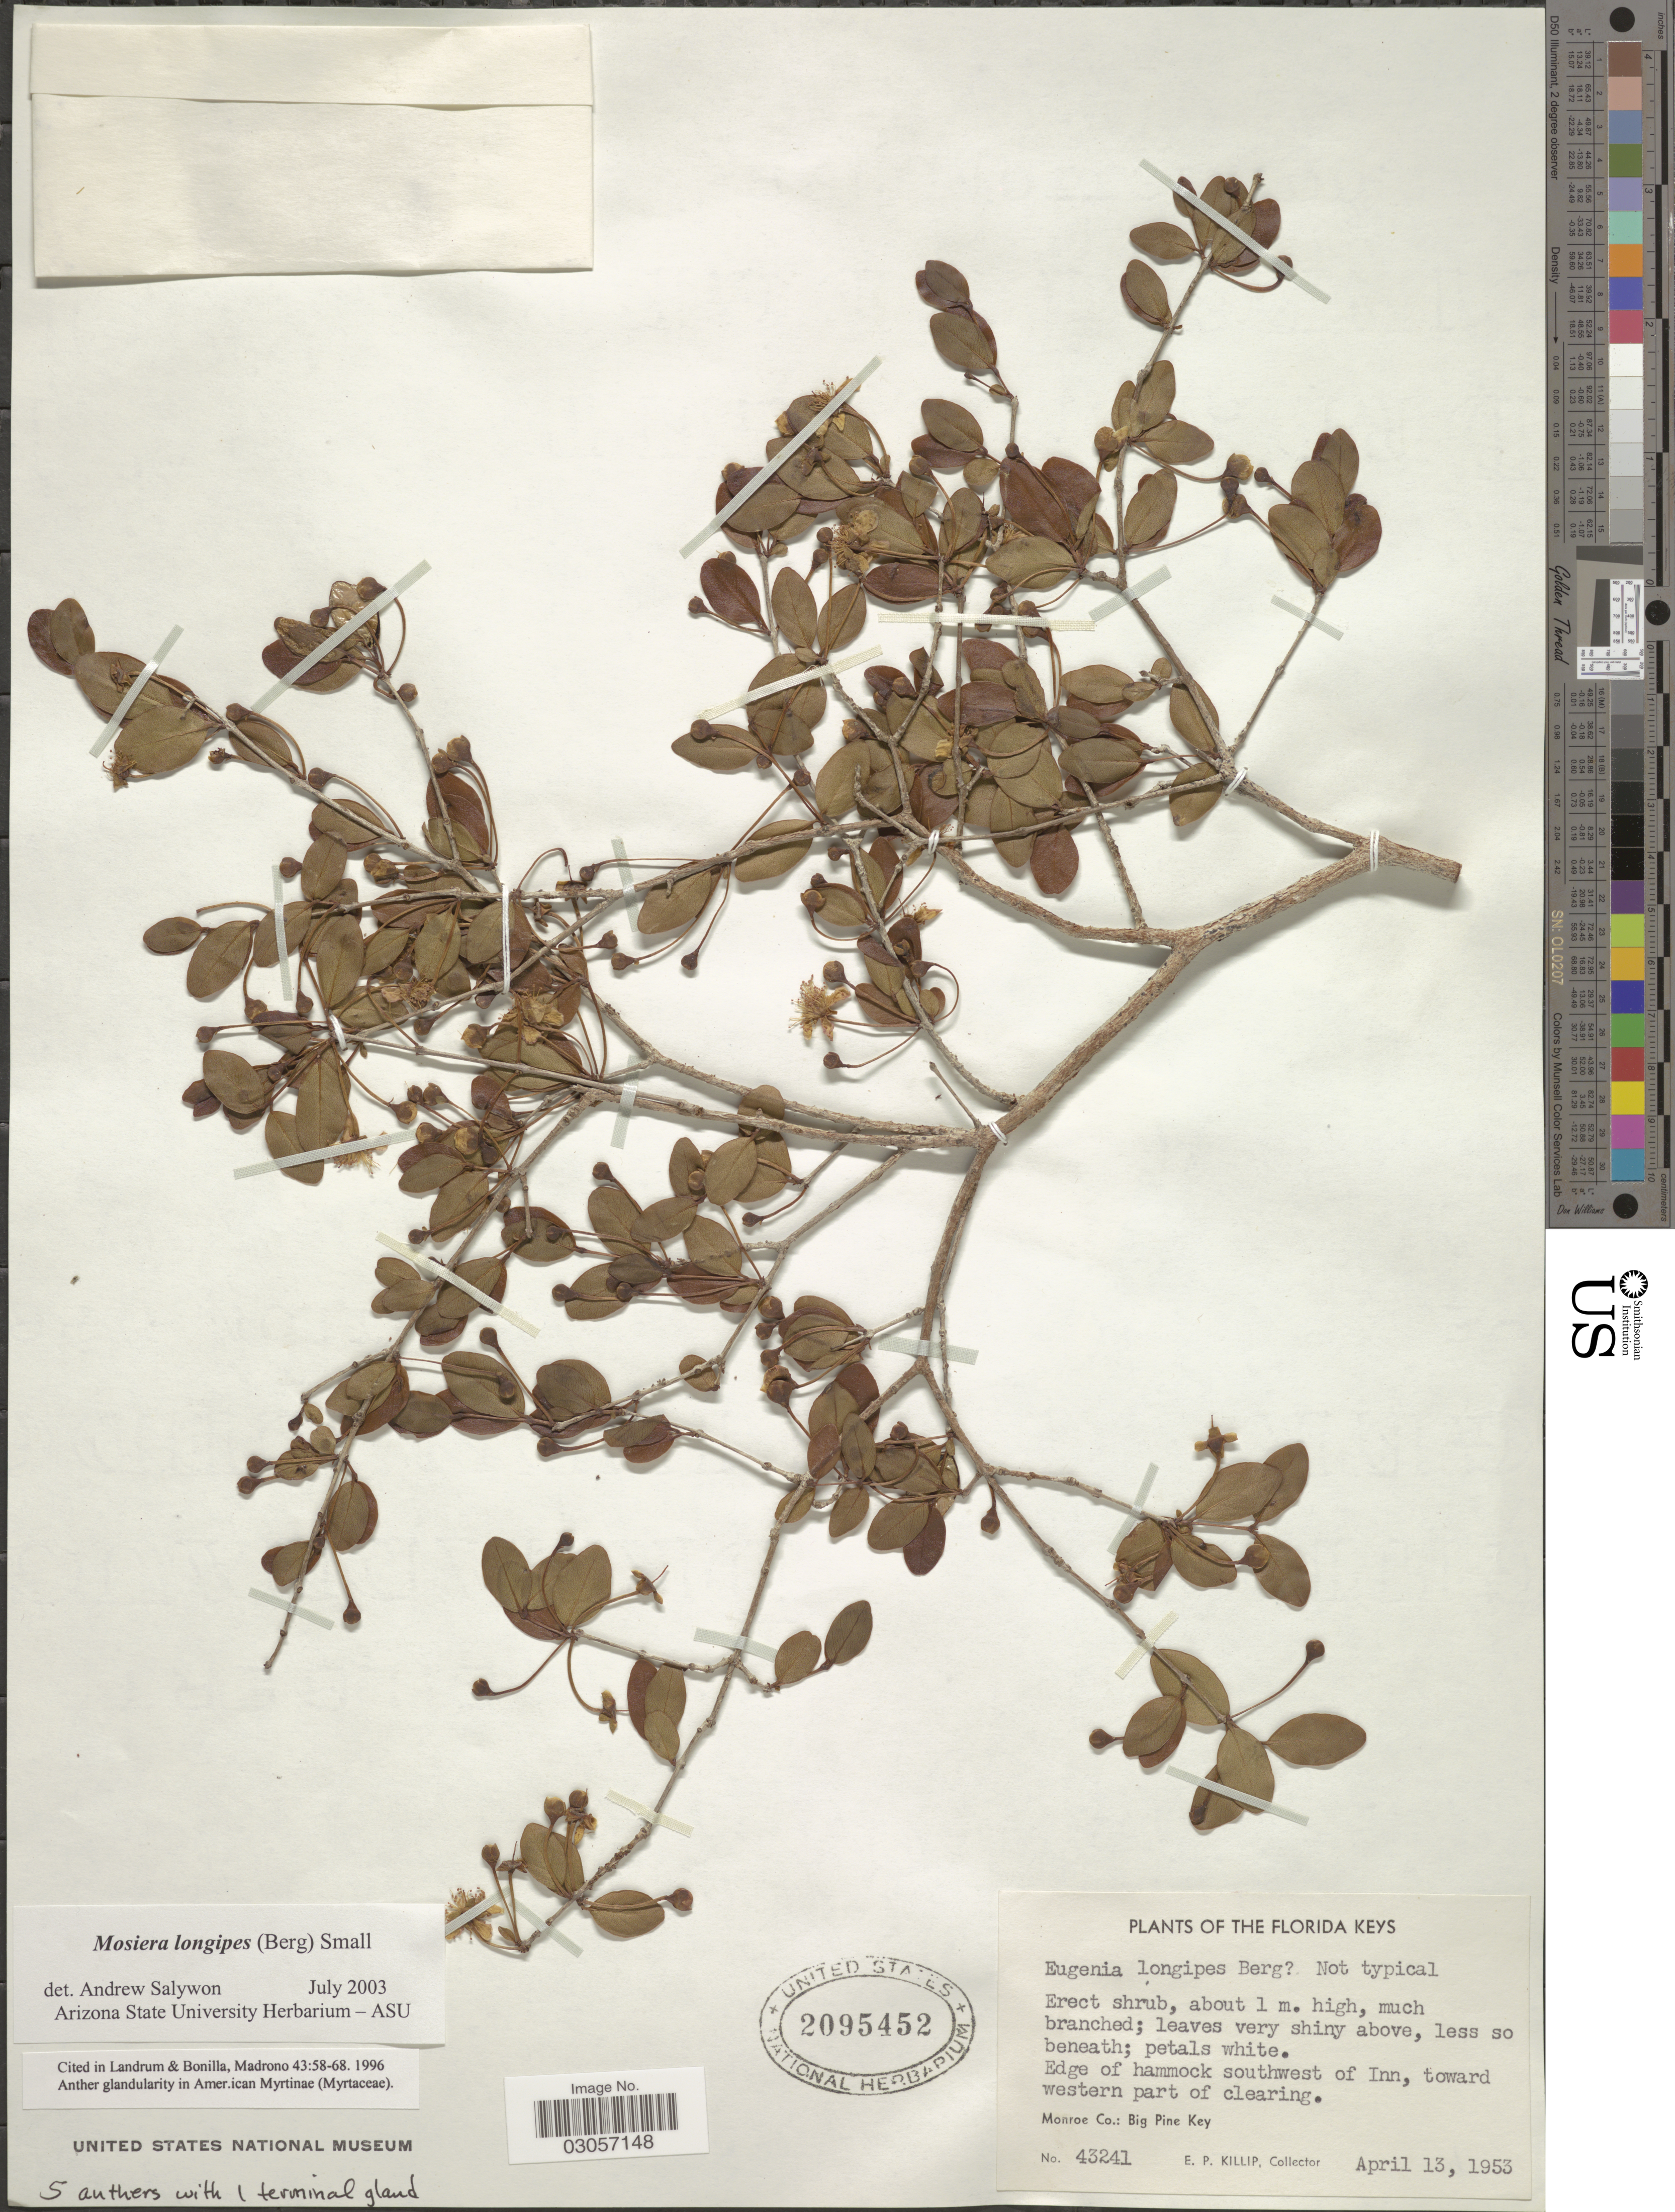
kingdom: Plantae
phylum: Tracheophyta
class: Magnoliopsida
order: Myrtales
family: Myrtaceae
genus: Mosiera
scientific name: Mosiera longipes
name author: (O. Berg) Small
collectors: E. P. Killip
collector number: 43241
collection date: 1953-04-13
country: United States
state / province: Florida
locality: The Florida Keys, Edge of hammock southwest of Inn, toward western part of clearing. Monroe Co.: Big Pine Key.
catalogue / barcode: US 2095452